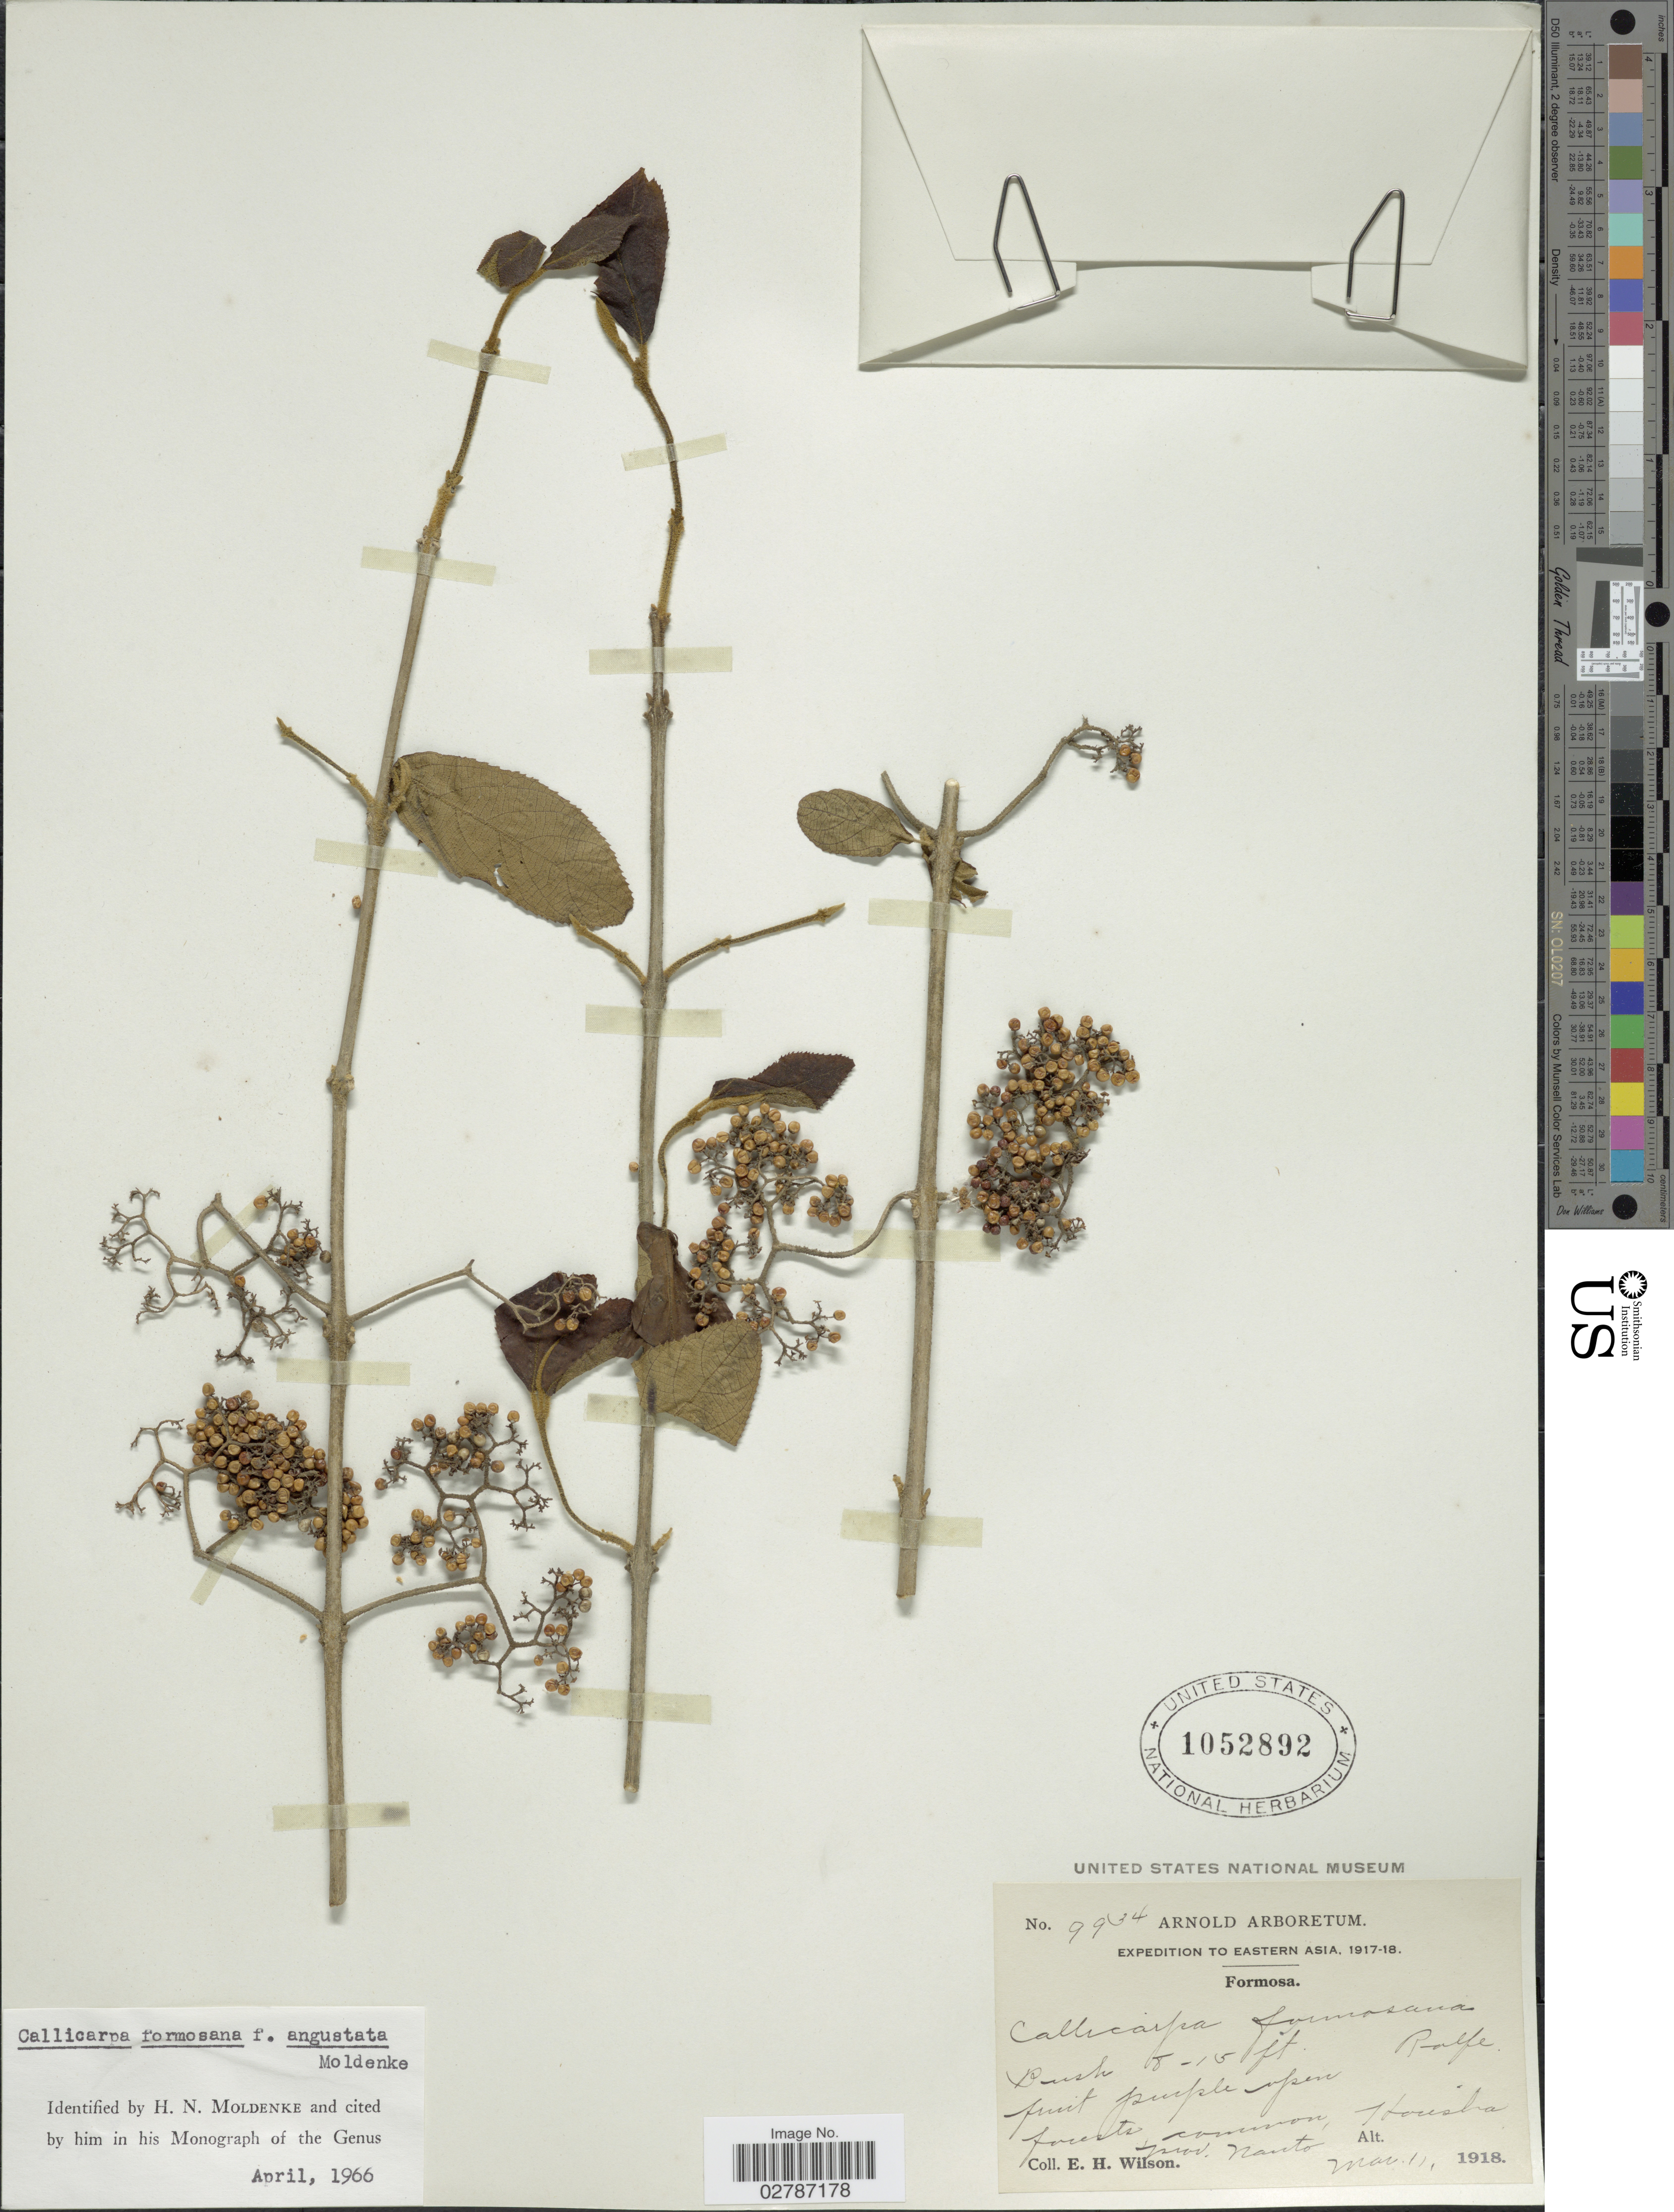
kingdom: Plantae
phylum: Tracheophyta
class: Magnoliopsida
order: Lamiales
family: Lamiaceae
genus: Callicarpa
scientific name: Callicarpa formosana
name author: Rolfe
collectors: E. Wilson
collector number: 9934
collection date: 1918-03-11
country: Taiwan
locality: Houslia, prov. Nanto.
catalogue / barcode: US 1052892